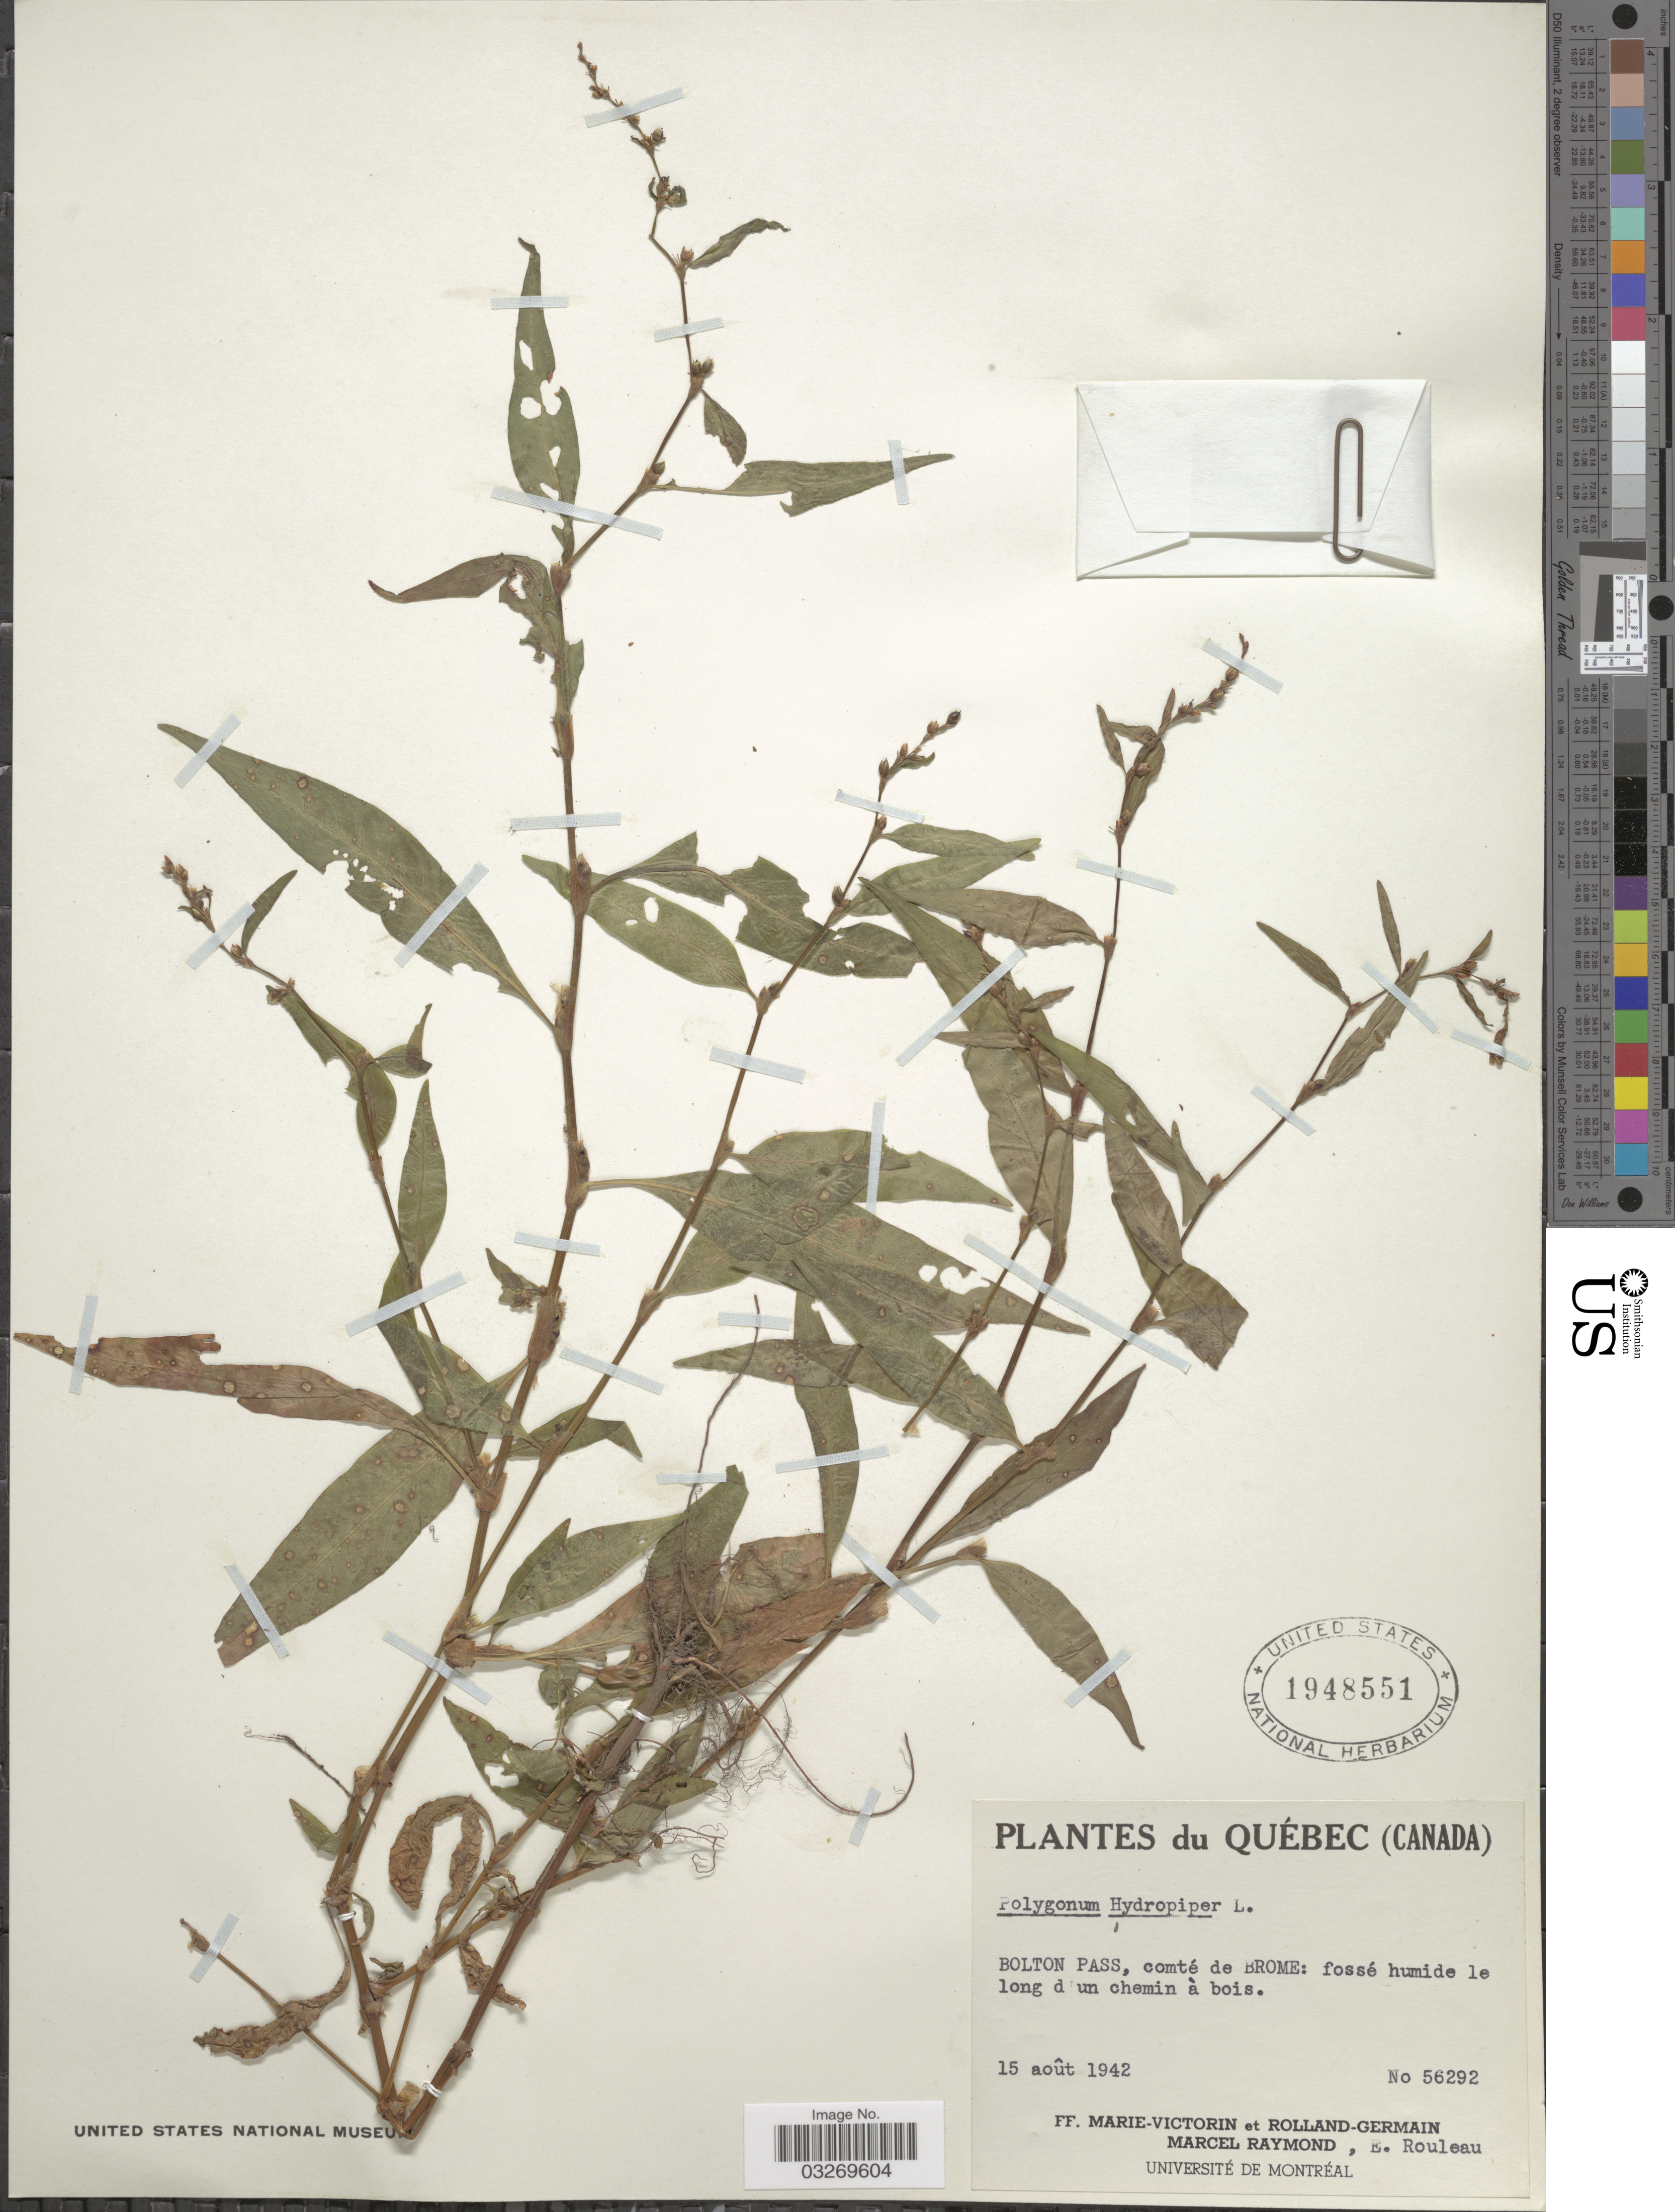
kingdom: Plantae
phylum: Tracheophyta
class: Magnoliopsida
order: Caryophyllales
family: Polygonaceae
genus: Persicaria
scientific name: Persicaria hydropiper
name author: (L.) Delarbre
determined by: Atha, D. E.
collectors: F. Marie-Victorin, Rolland-Germain, M. Raymond & E. Rouleau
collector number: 56292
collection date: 1942-08-15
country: Canada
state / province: Quebec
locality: Bolton Pass, comté de Brome: fossé humide le long d'un chemin à bois.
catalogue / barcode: US 1948551